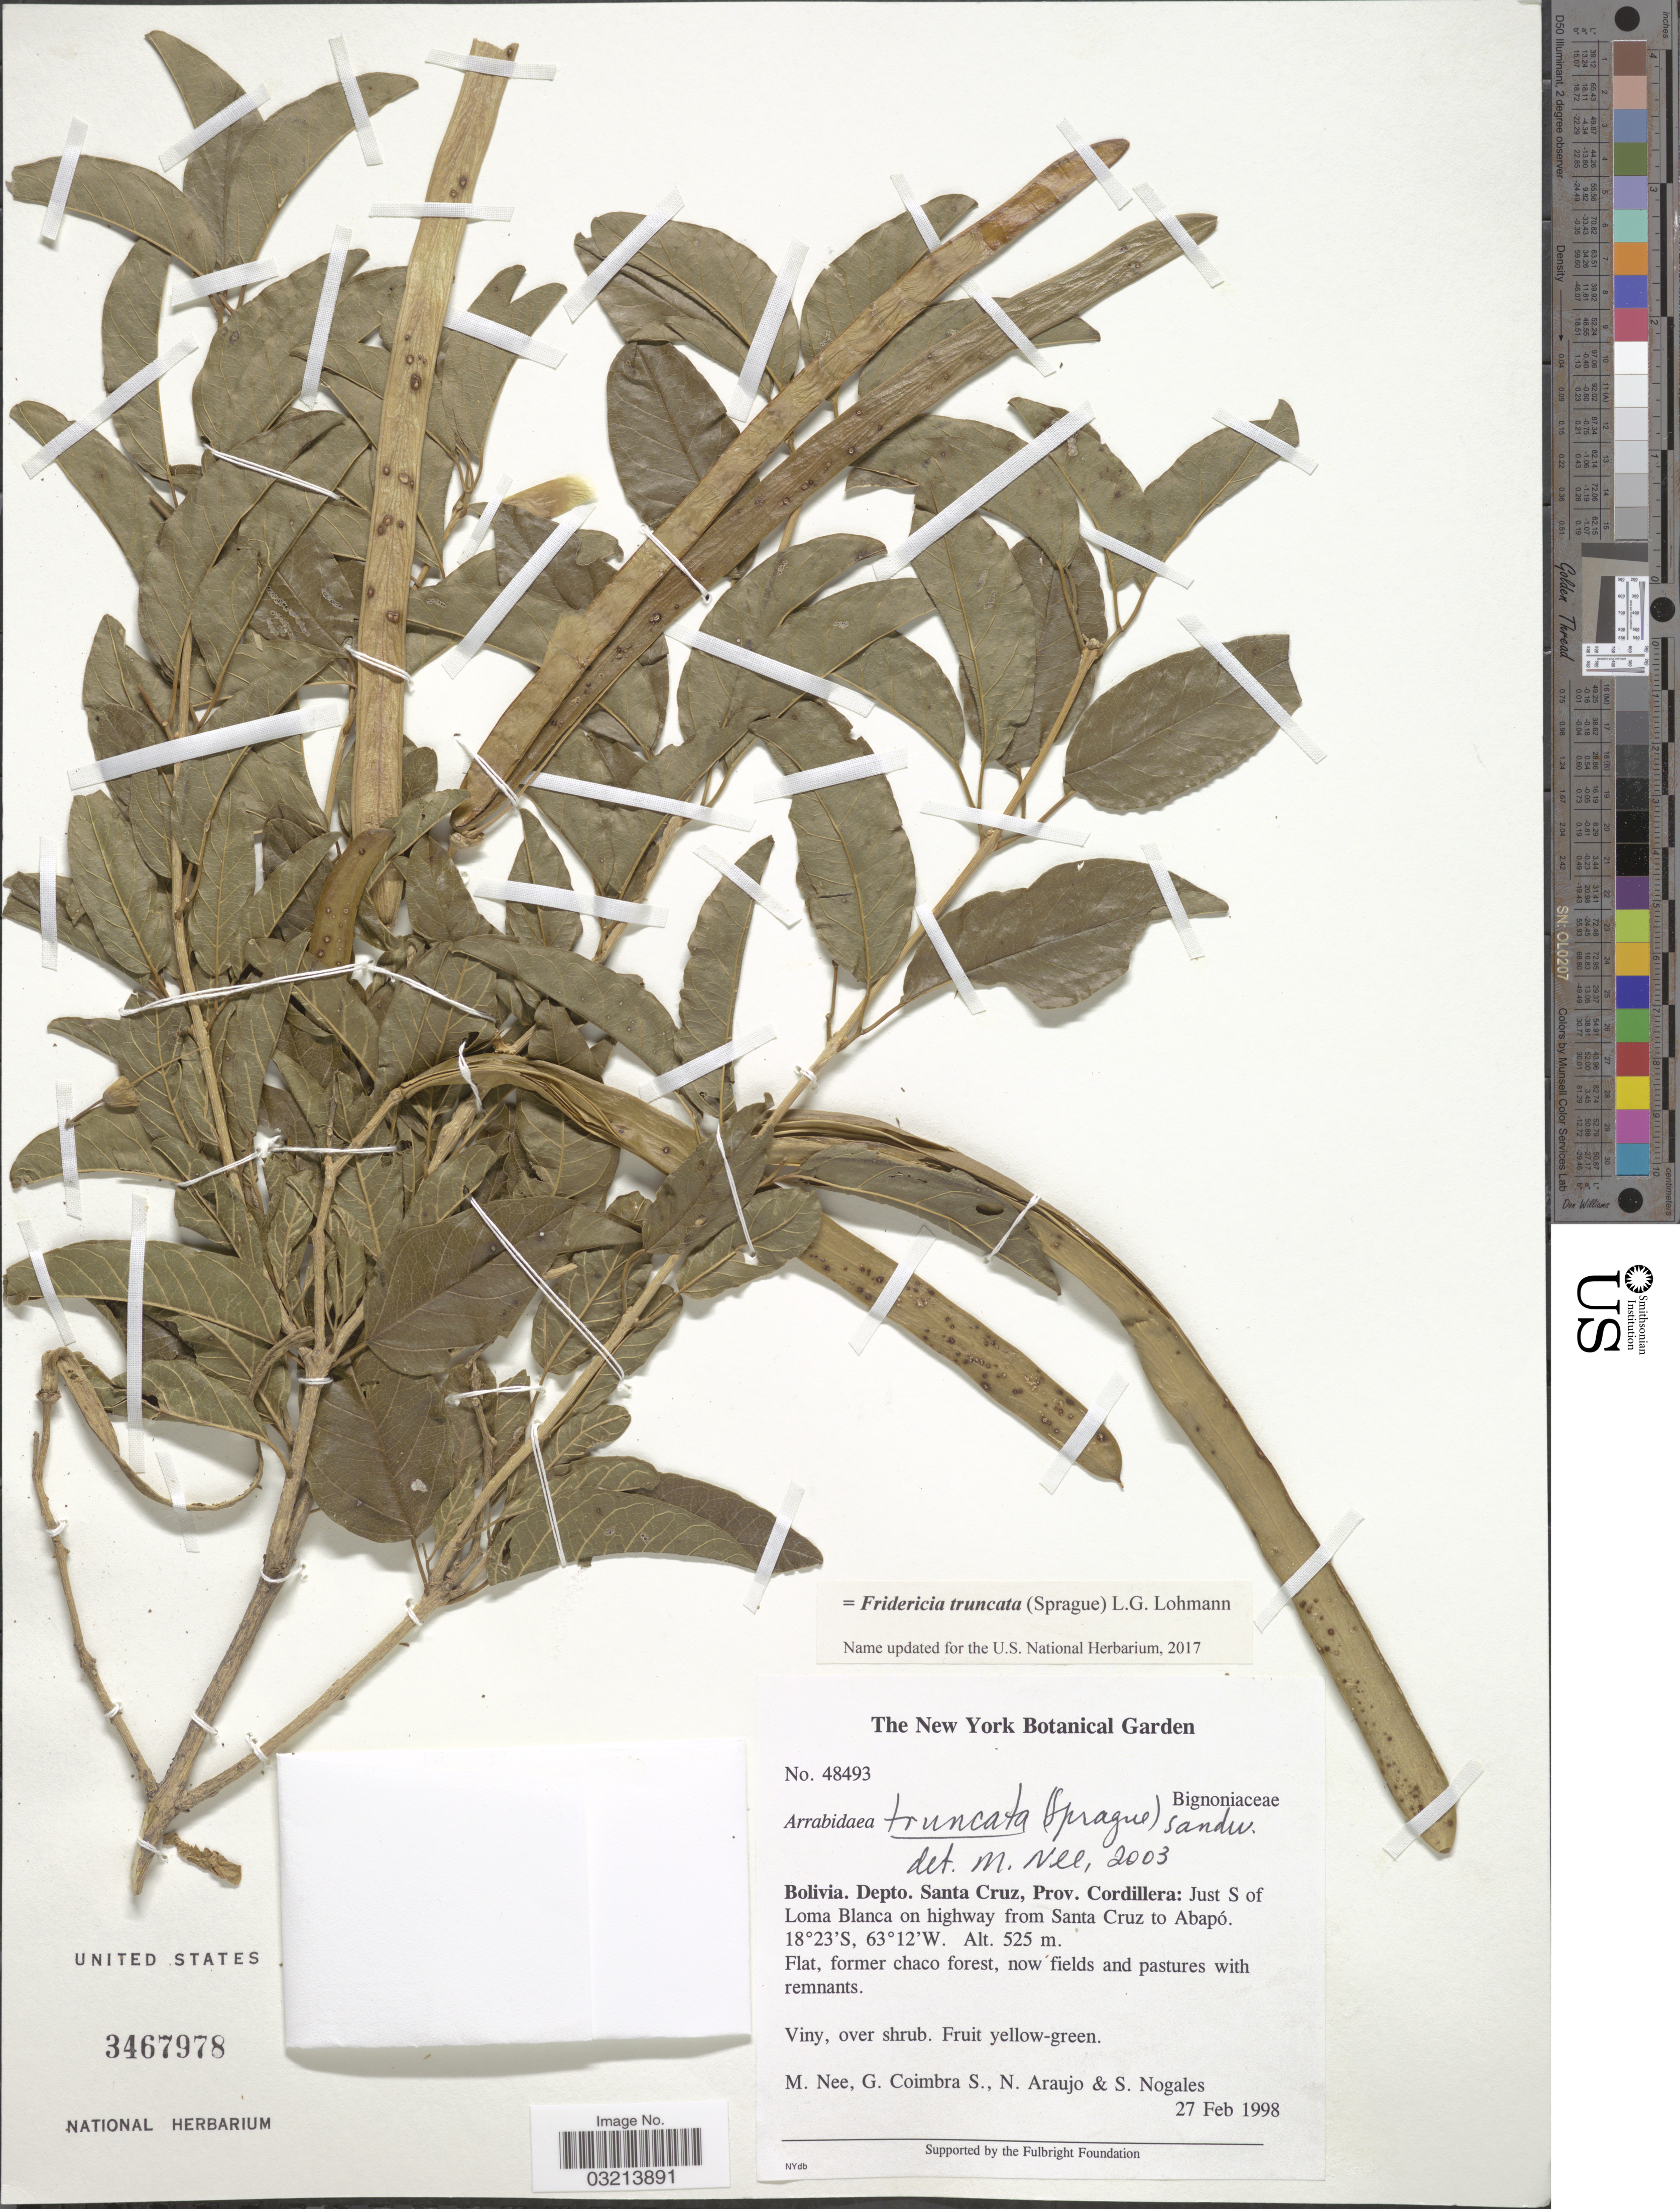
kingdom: Plantae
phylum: Tracheophyta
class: Magnoliopsida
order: Lamiales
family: Bignoniaceae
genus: Fridericia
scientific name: Fridericia truncata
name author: (Sprague) L.G. Lohmann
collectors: M. Nee, G. Coimbra S., N. Araujo & S. Nogales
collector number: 48493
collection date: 1998-02-27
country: Bolivia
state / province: Santa Cruz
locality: Depto. Santa Cruz, Prov. Cordillera: Just S of Loma Blanca on highway from Santa Cruz to Abapó.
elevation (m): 525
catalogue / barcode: US 3467978